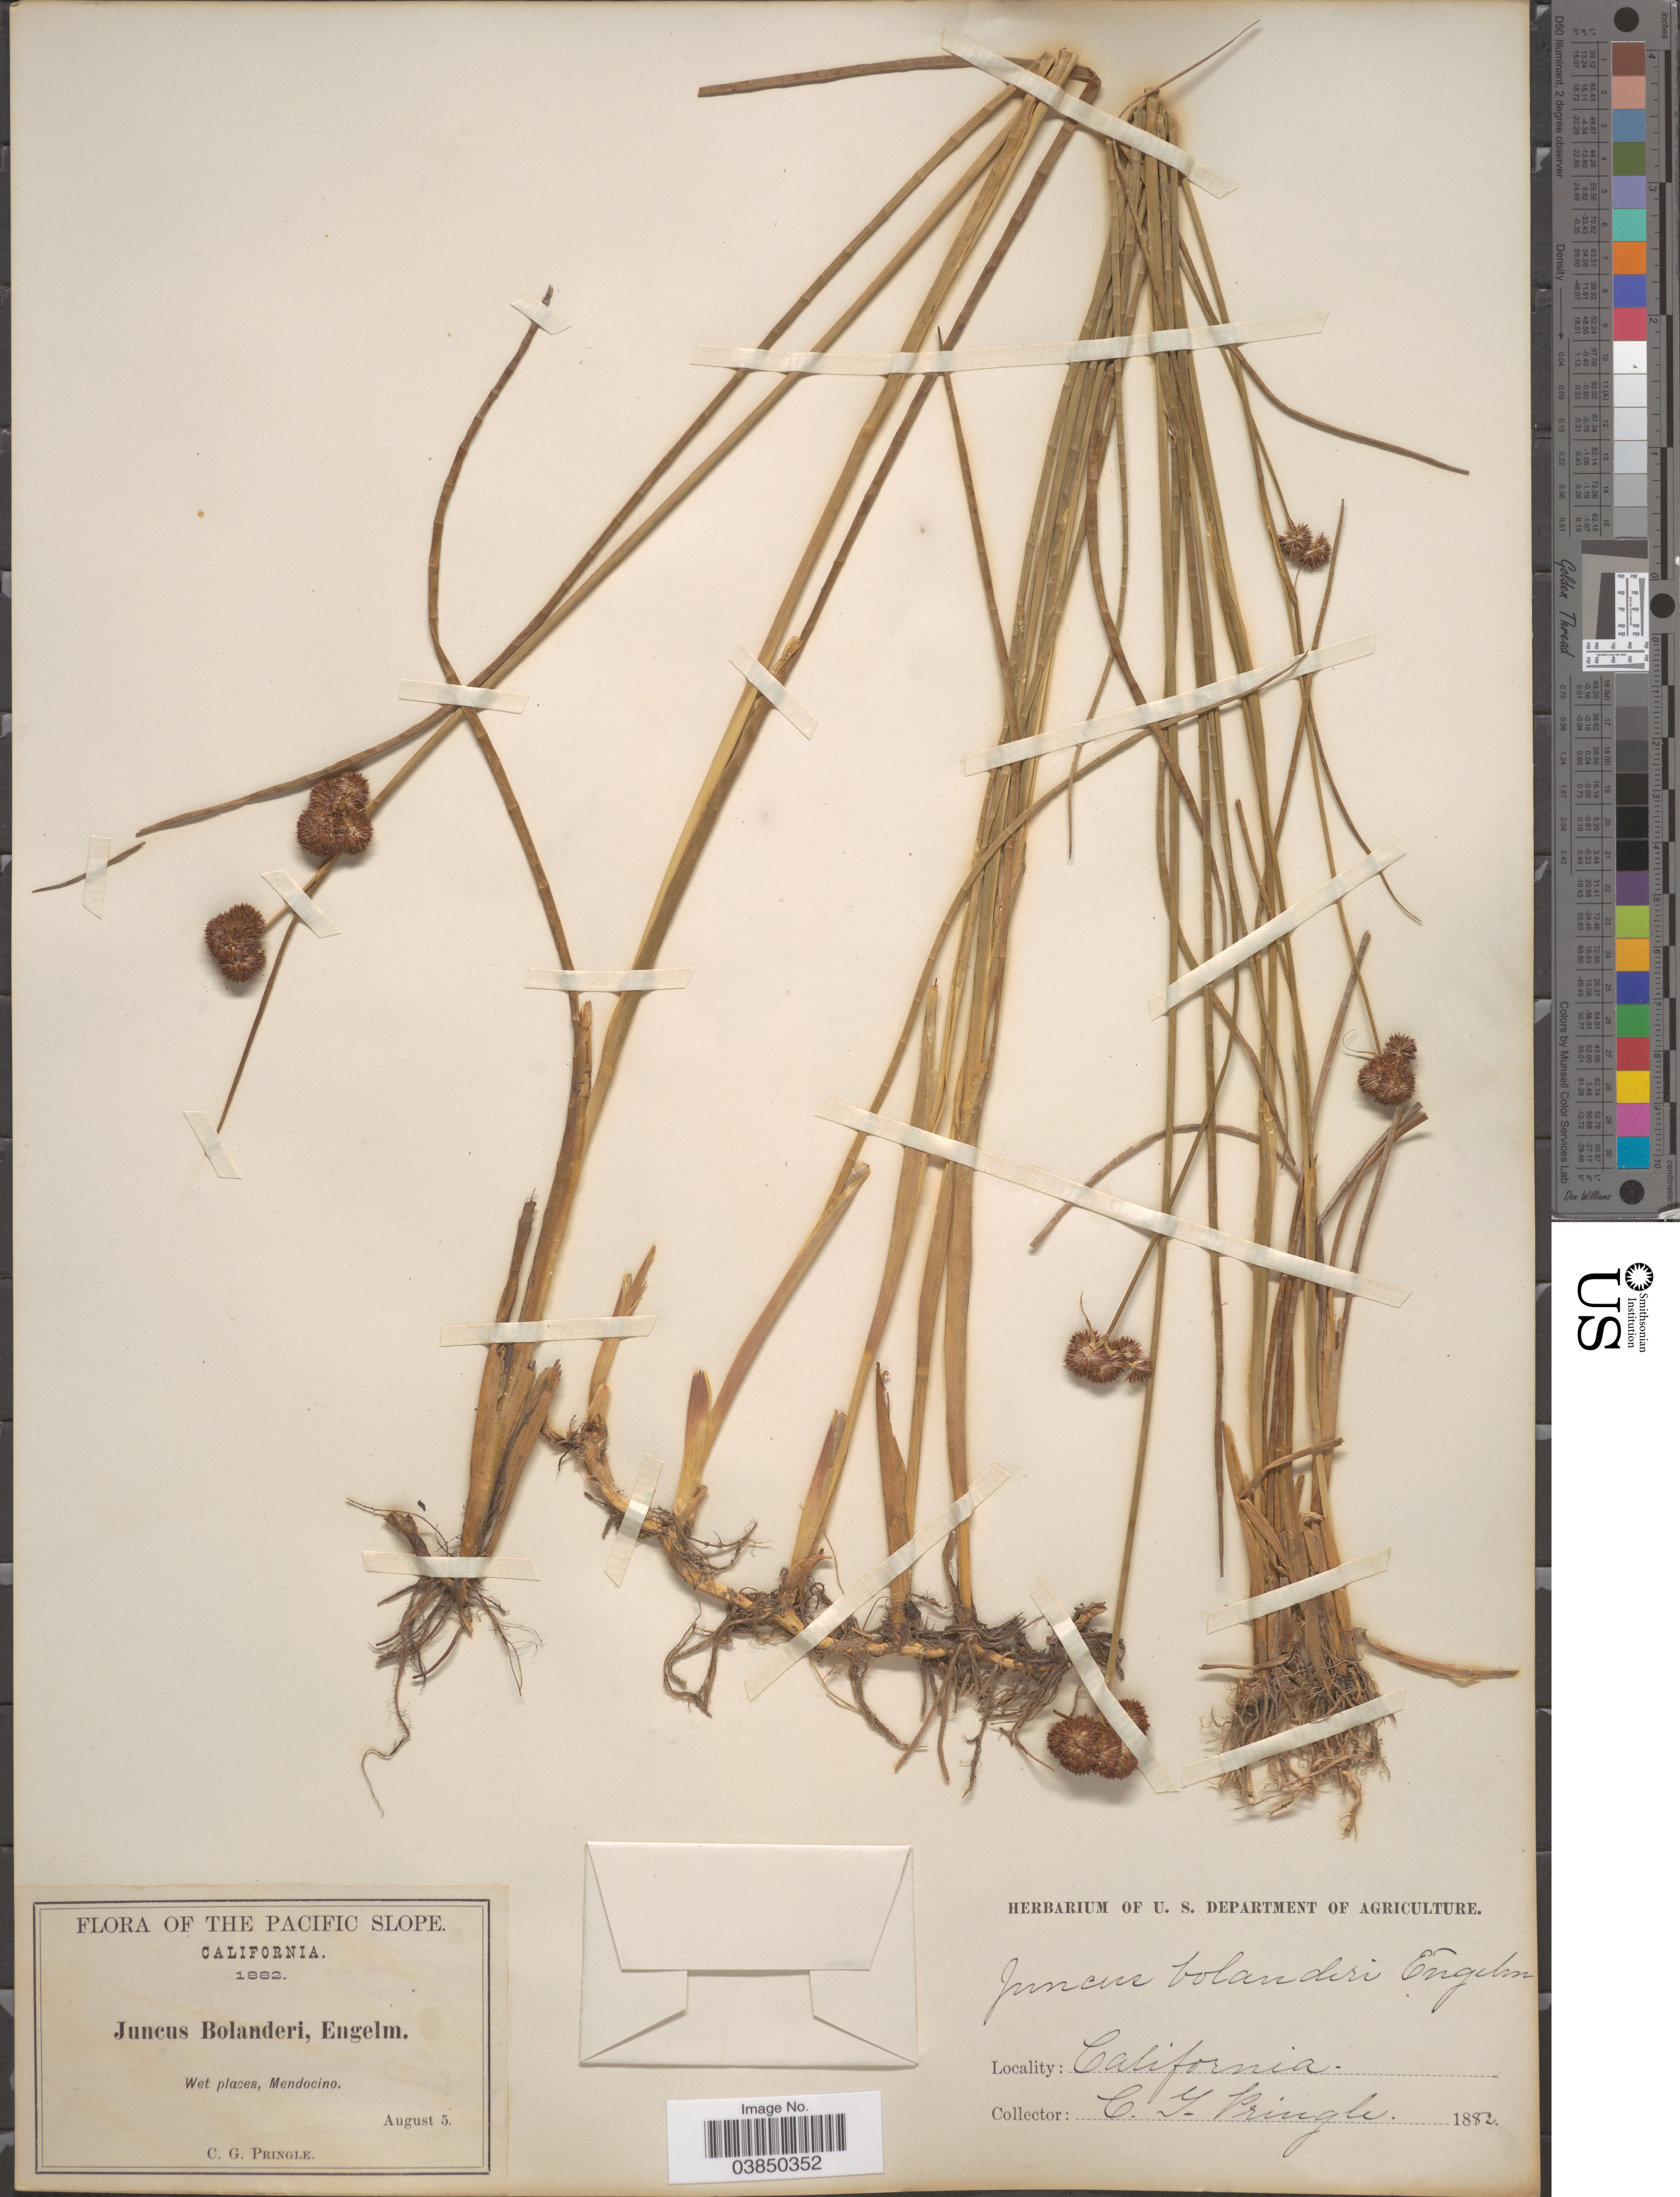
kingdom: Plantae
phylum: Tracheophyta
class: Liliopsida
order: Poales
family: Juncaceae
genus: Juncus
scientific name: Juncus bolanderi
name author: Engelm.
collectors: C. G. Pringle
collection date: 1882-08-05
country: United States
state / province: California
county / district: Mendocino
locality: The Pacific Slope. Mendocino.